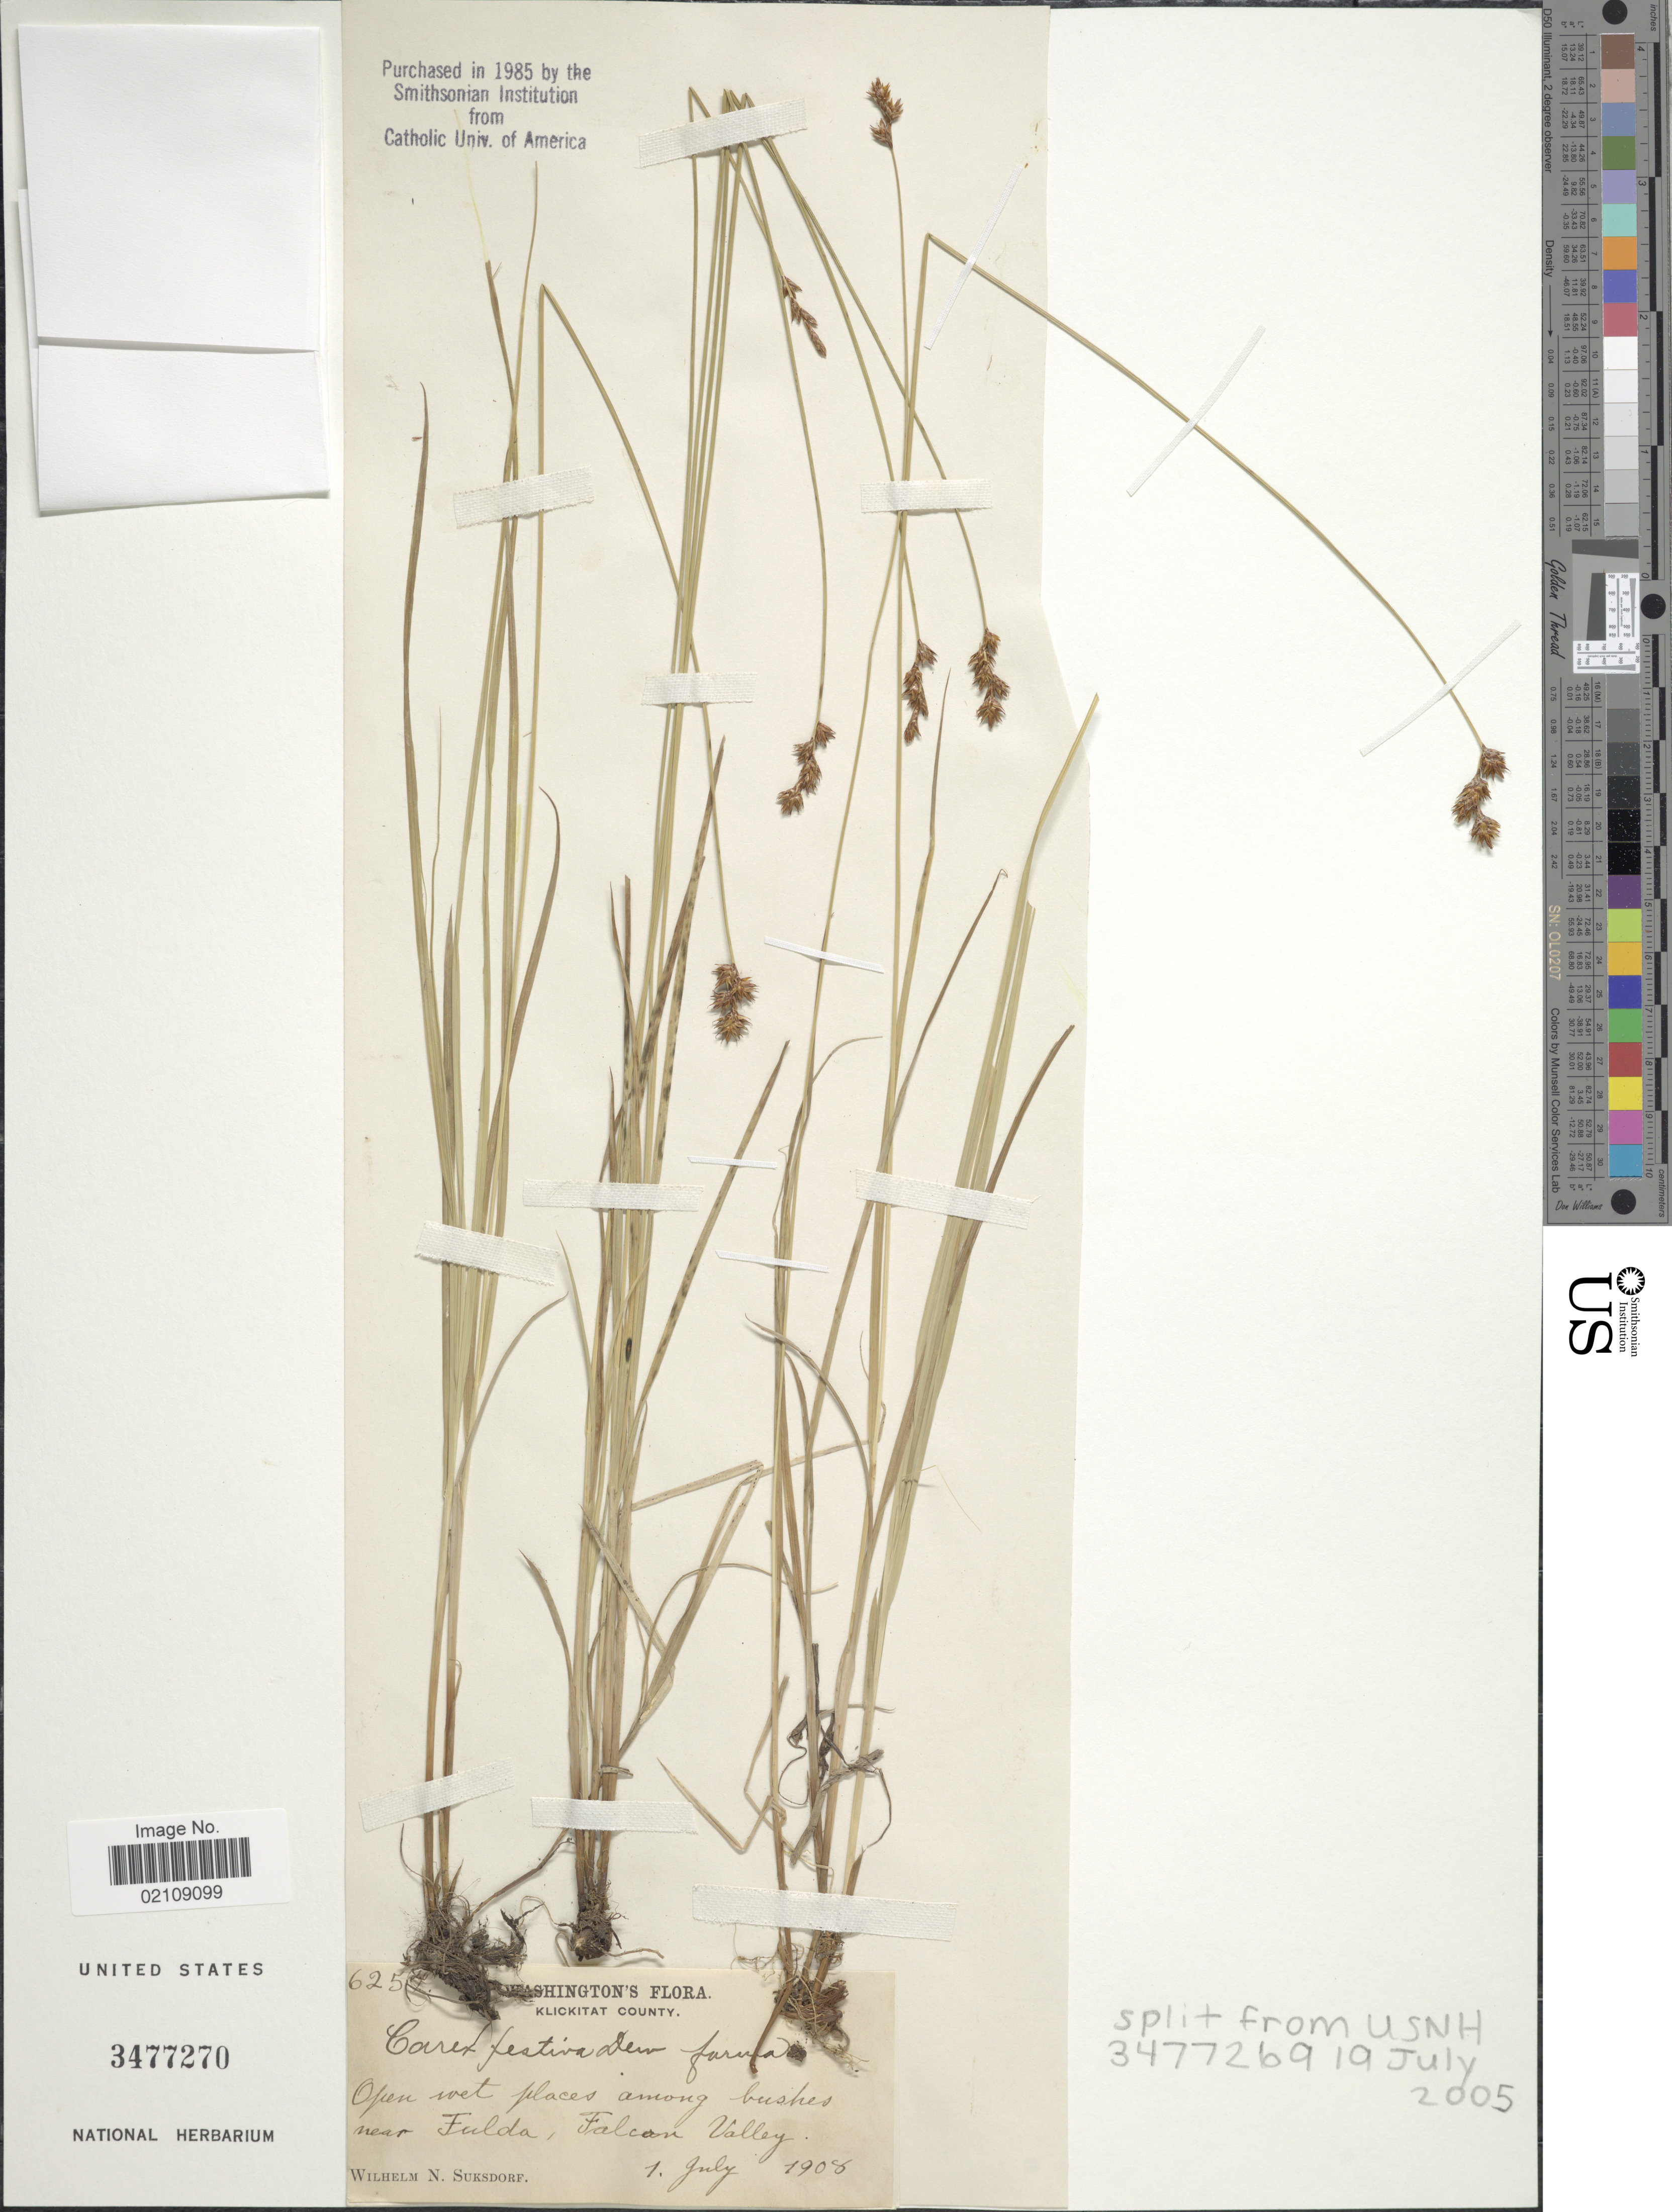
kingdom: Plantae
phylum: Tracheophyta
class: Liliopsida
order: Poales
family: Cyperaceae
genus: Carex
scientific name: Carex olympica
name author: Mack.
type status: Isosyntype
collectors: W. N. Suksdorf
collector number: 6254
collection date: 1908-07-01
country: United States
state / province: Washington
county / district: Klickitat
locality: Klickitat County. near Fulda, Falcon Valley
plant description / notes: Potential type of Carex olympica Mack. Specimen retrieved from general collection and stored at Type Register.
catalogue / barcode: US 3477270